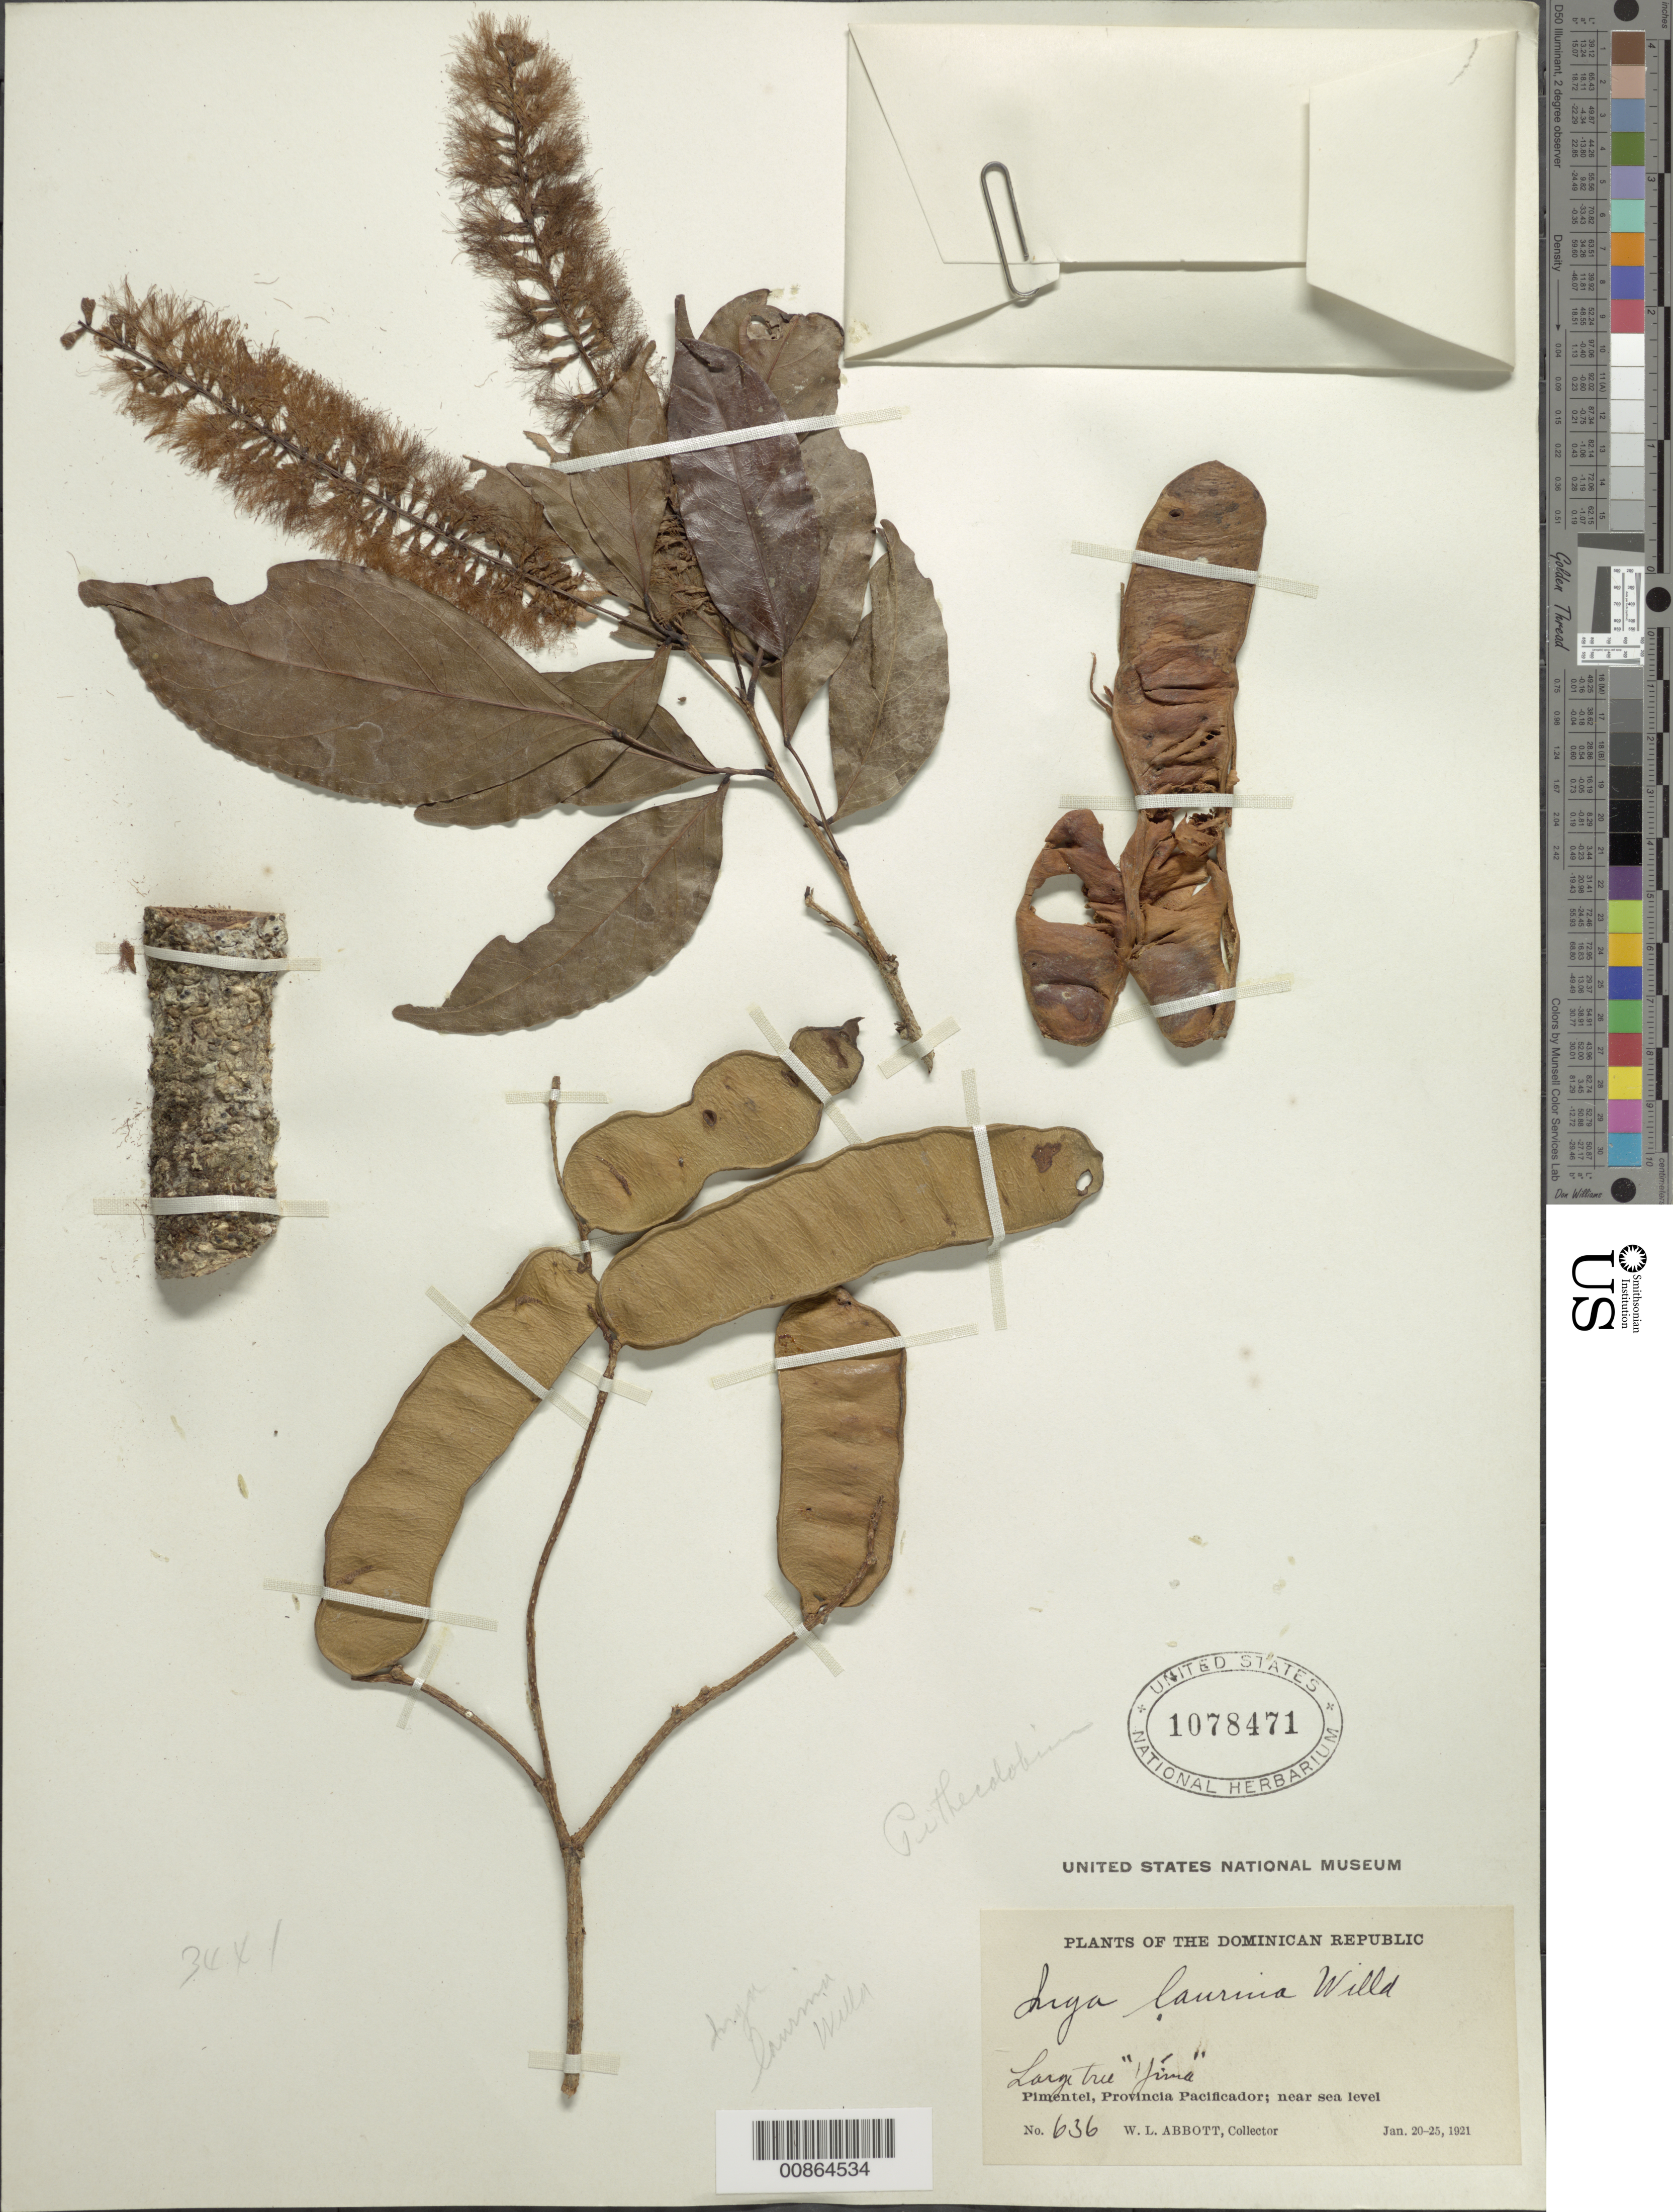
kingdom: Plantae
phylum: Tracheophyta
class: Magnoliopsida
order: Fabales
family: Fabaceae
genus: Inga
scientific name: Inga laurina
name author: (Sw.) Willd.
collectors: W. L. Abbott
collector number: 636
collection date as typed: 20 Jan 1921 to 25 Jan 1921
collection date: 1921-01-20/1921-01-25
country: Dominican Republic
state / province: Duarte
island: Hispaniola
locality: Pimentel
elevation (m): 0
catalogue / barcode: US 1078471